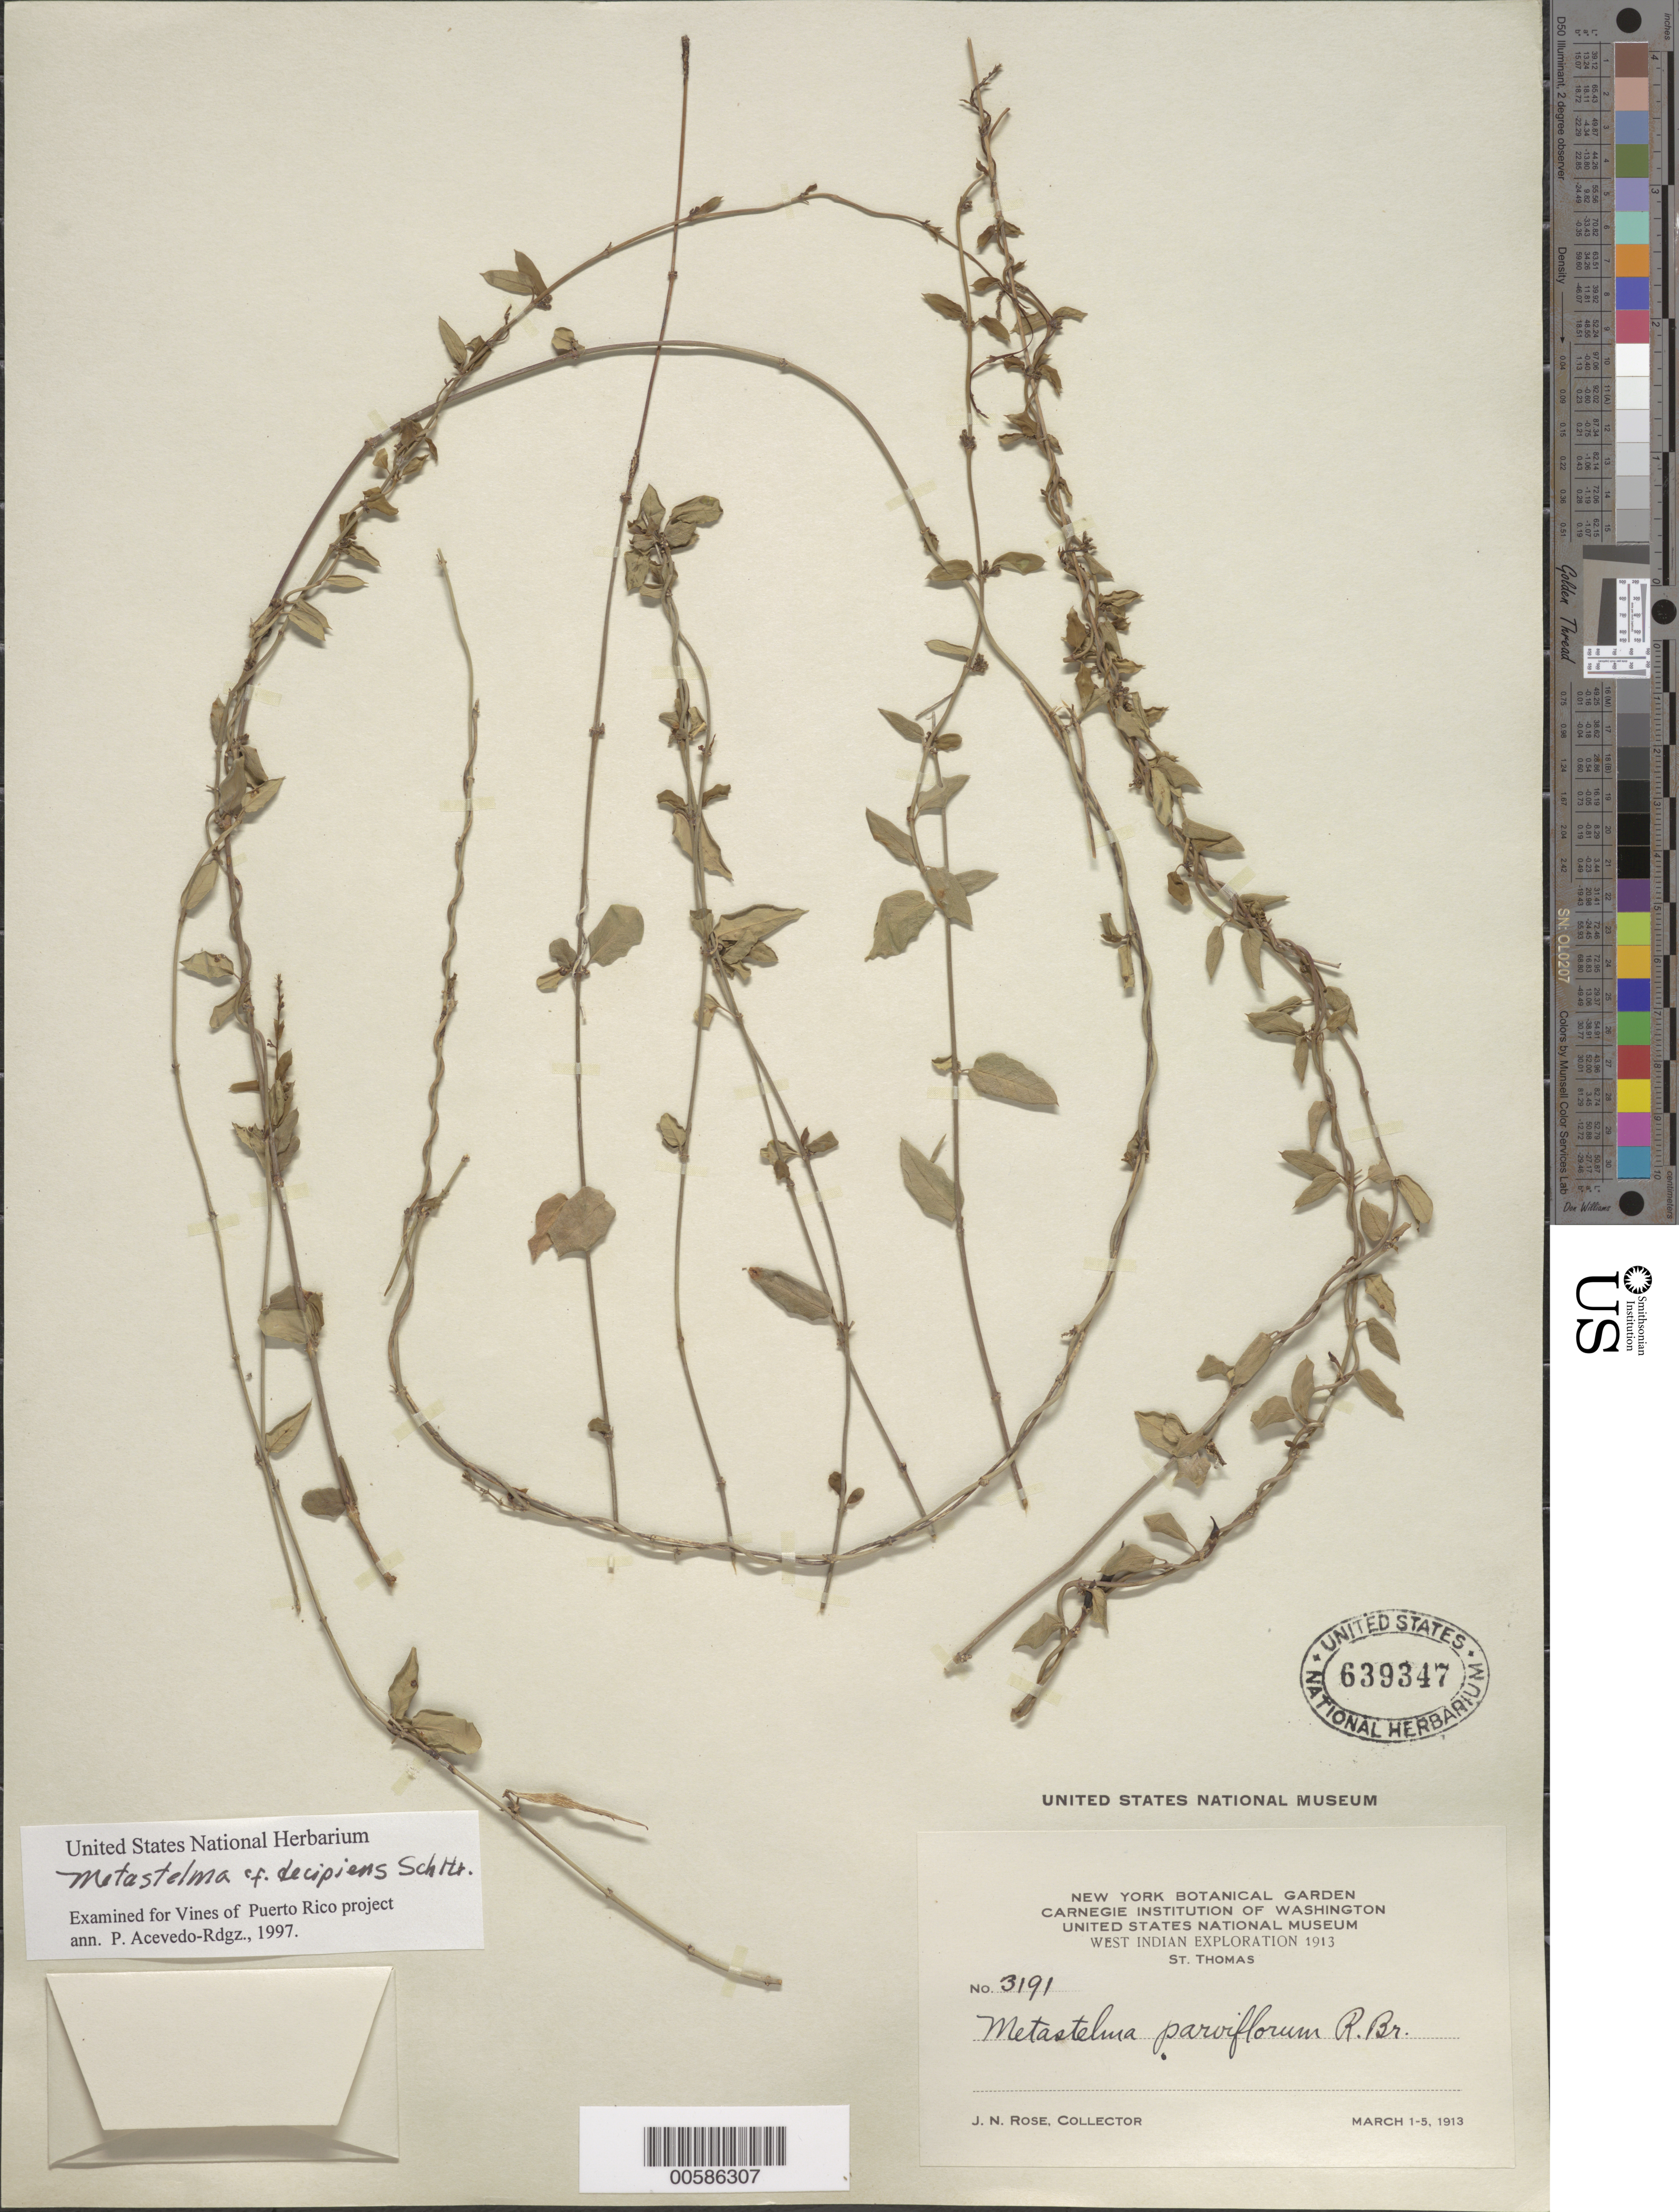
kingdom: Plantae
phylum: Tracheophyta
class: Magnoliopsida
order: Gentianales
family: Apocynaceae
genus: Metastelma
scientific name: Metastelma decipiens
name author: Pittier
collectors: J. N. Rose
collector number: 3191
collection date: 1913-03-01/1913-03-05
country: U.S. Virgin Islands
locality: West Indian, St. Thomas.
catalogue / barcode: US 639347